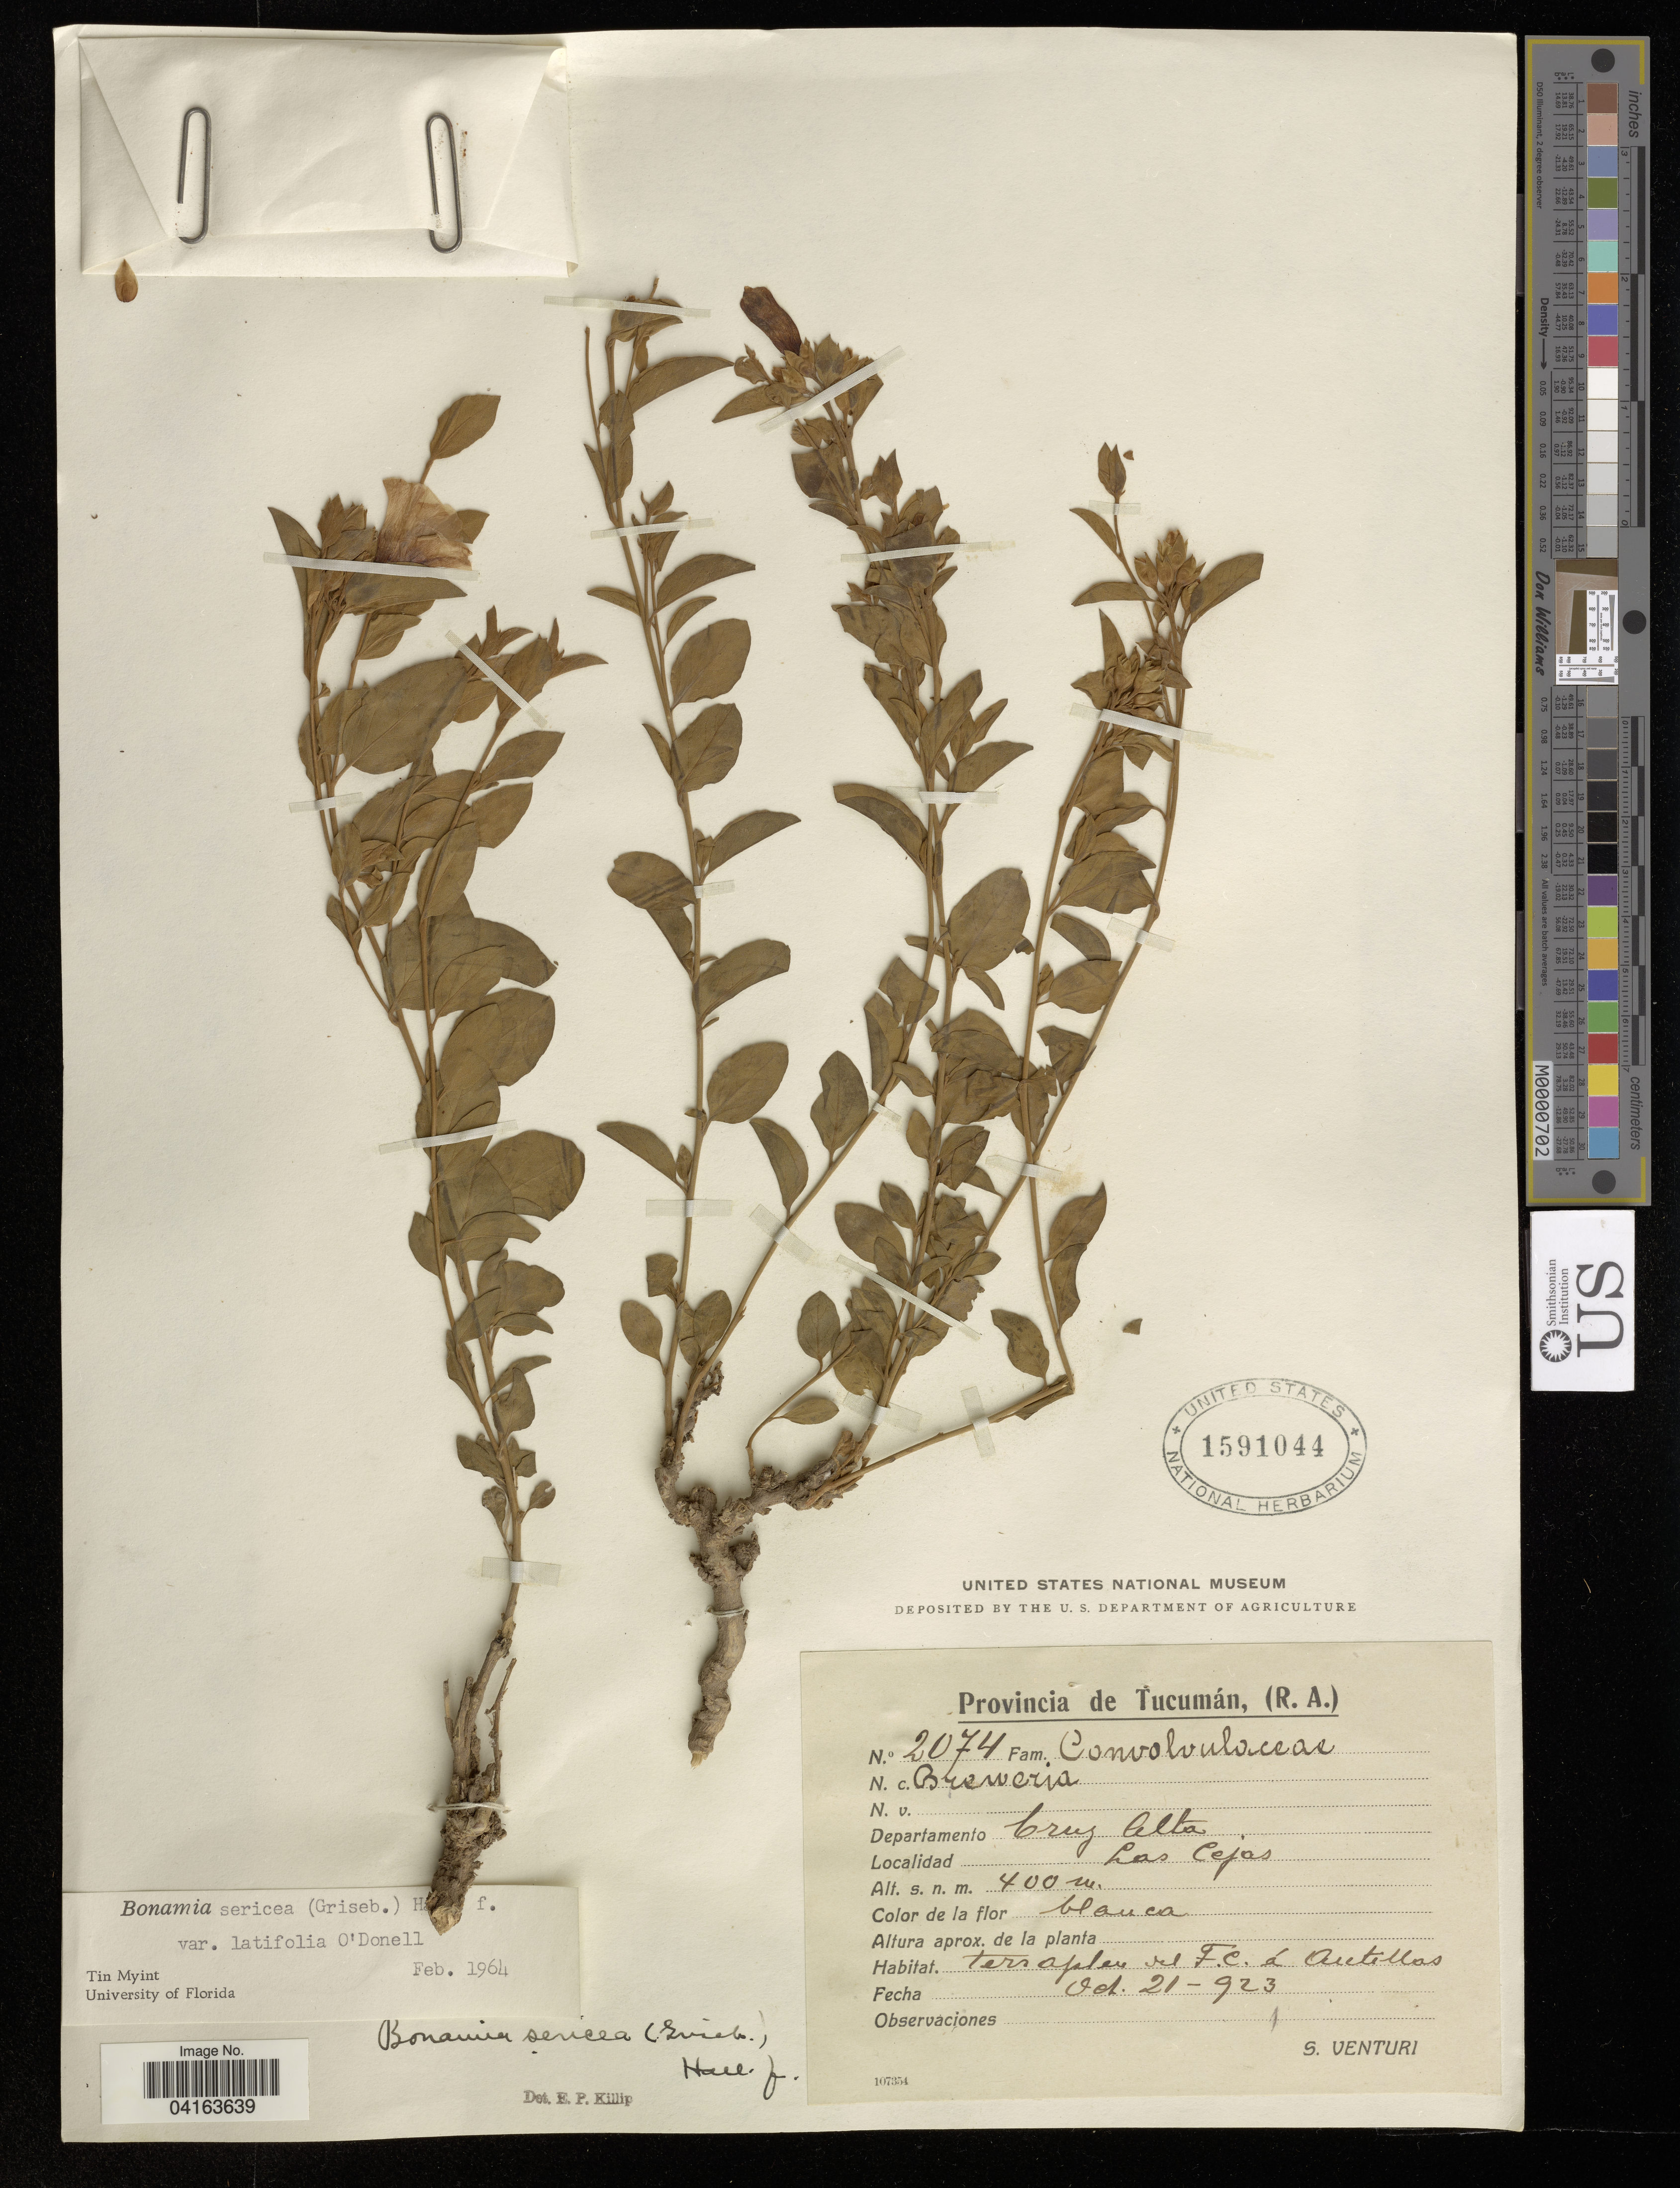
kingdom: Plantae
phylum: Tracheophyta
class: Magnoliopsida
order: Solanales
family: Convolvulaceae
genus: Bonamia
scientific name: Bonamia sericea var. latifolia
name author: O'Donell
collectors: S. Venturi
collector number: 2074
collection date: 1923-10-21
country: Argentina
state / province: Tucuman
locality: Provincia de Tucumán, (R.A.). Departamento Grey Alta. Las Cejas.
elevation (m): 400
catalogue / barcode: US 1591044